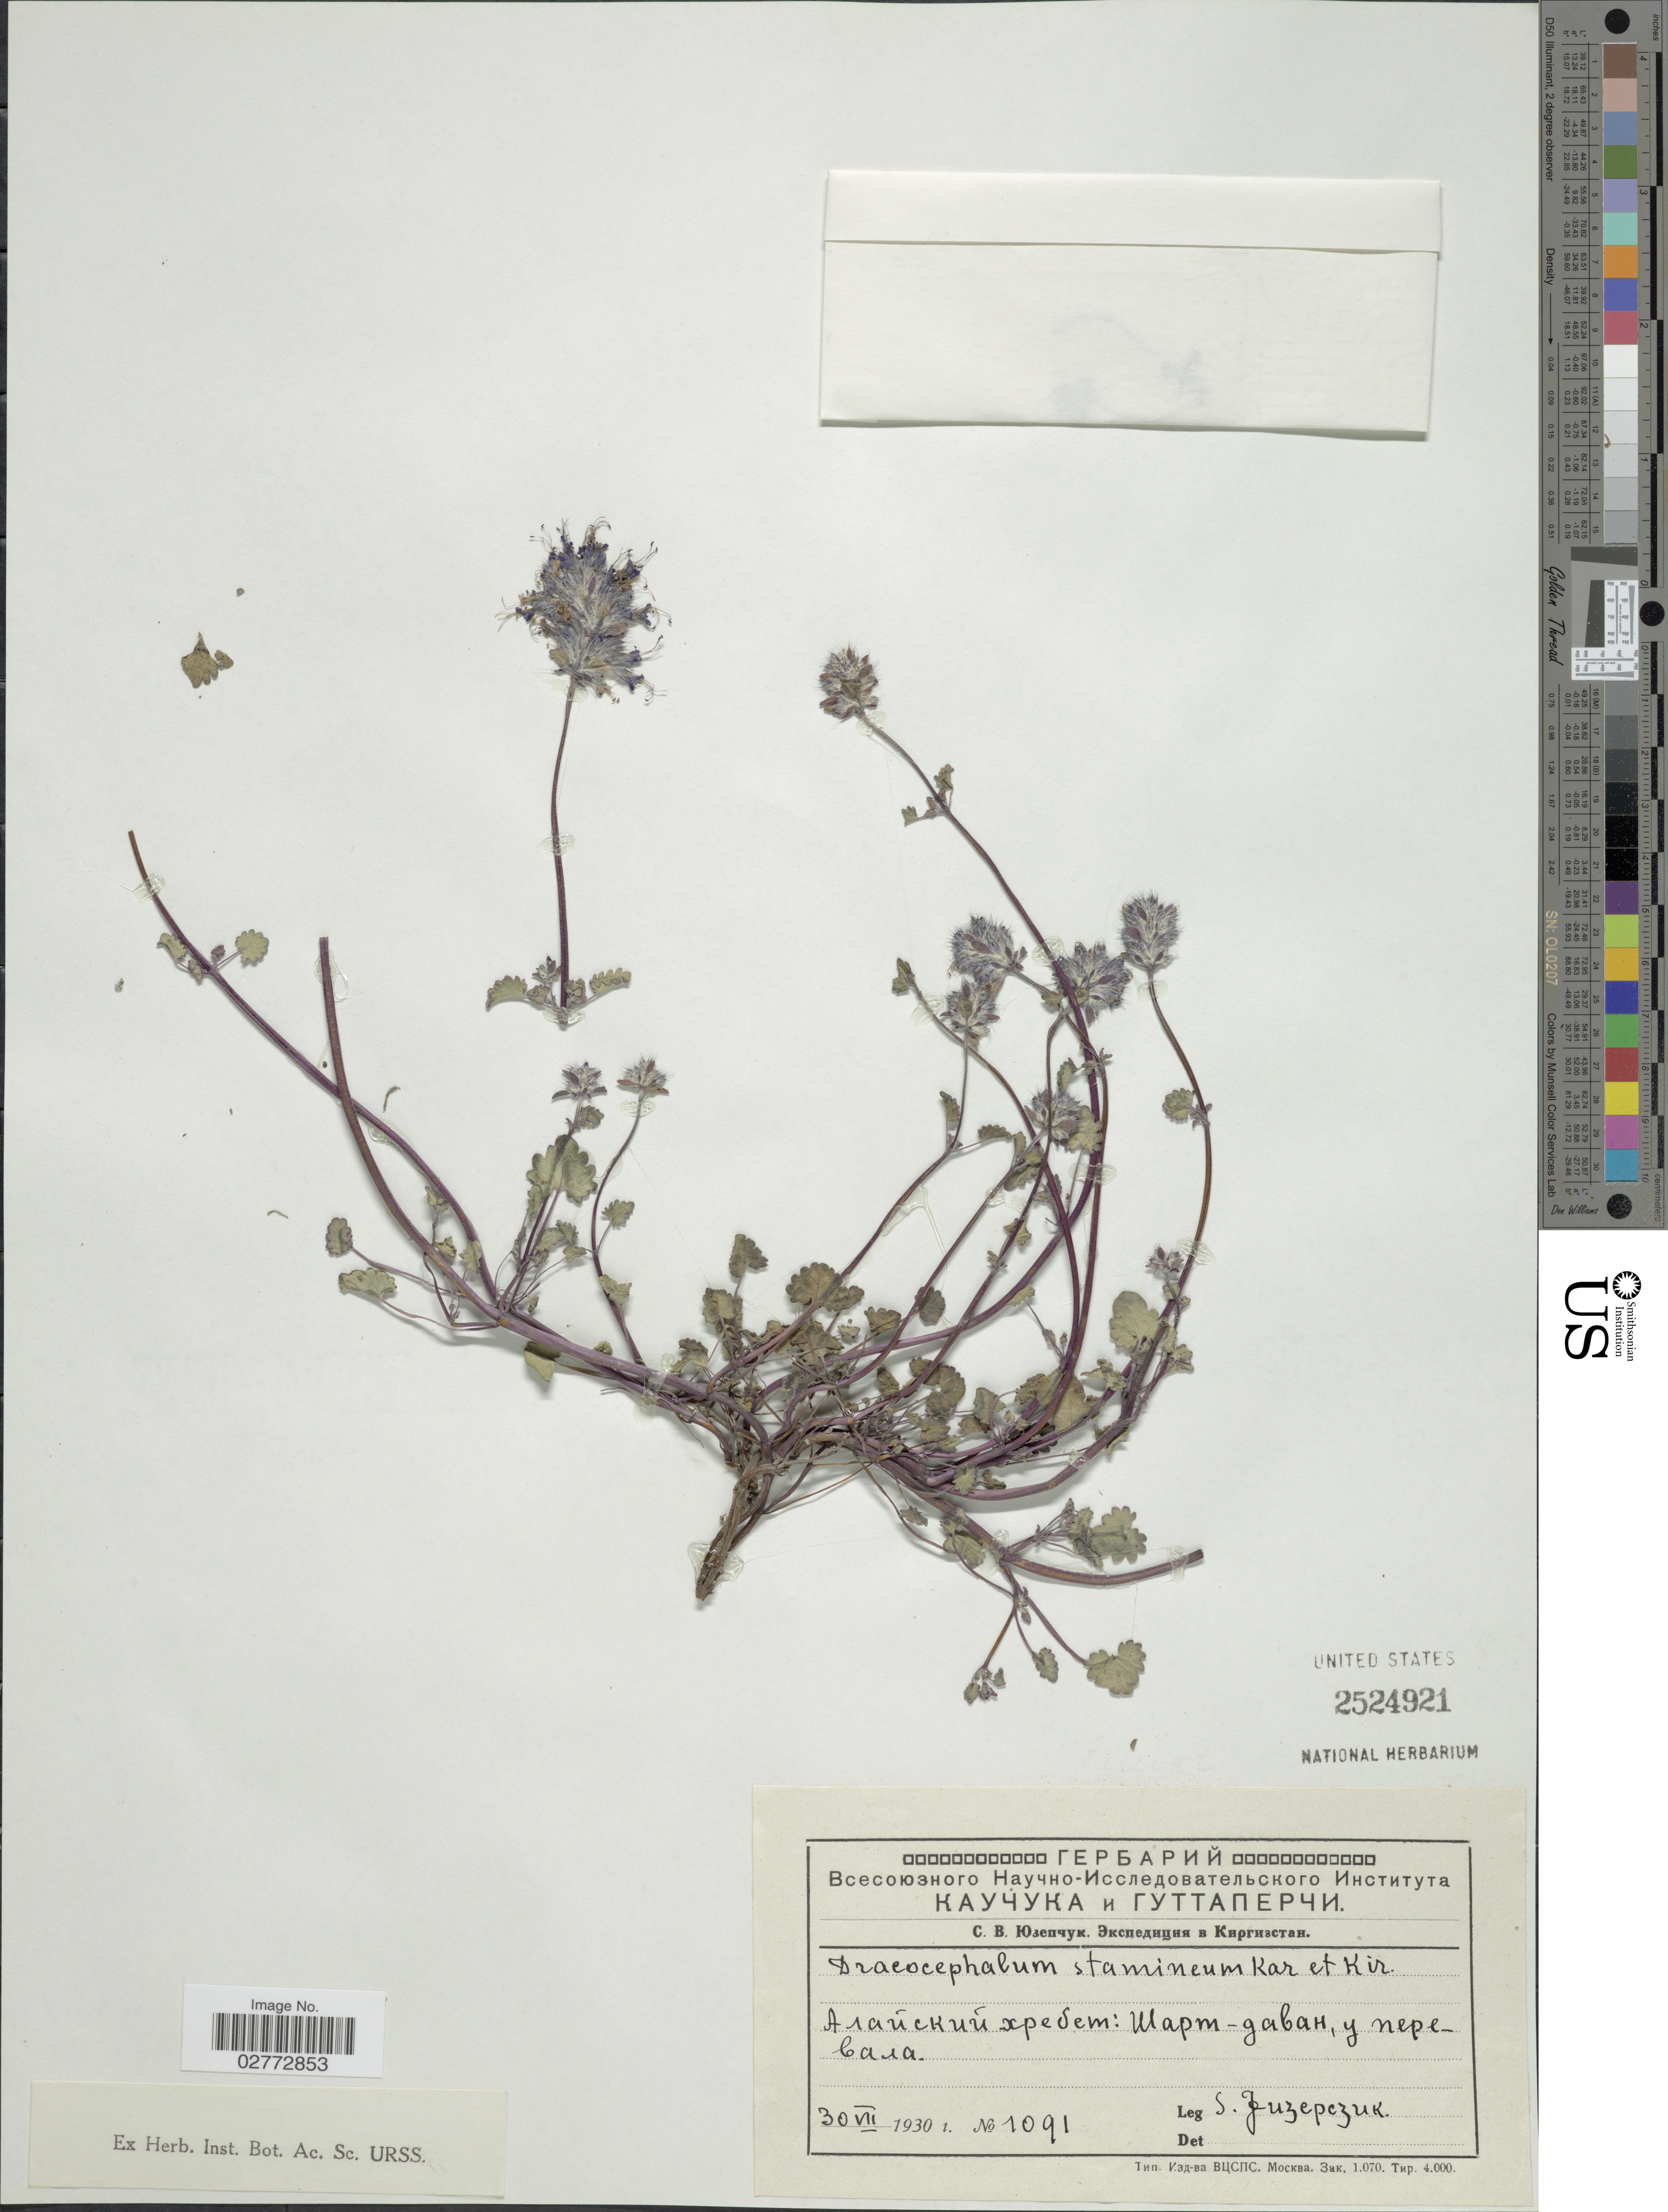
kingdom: Plantae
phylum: Tracheophyta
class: Magnoliopsida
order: Lamiales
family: Lamiaceae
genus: Dracocephalum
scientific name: Dracocephalum stamineum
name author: Kar. & Kir.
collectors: S. V. Juzepczuk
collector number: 1091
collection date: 1930-07-30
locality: X.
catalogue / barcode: US 2524921